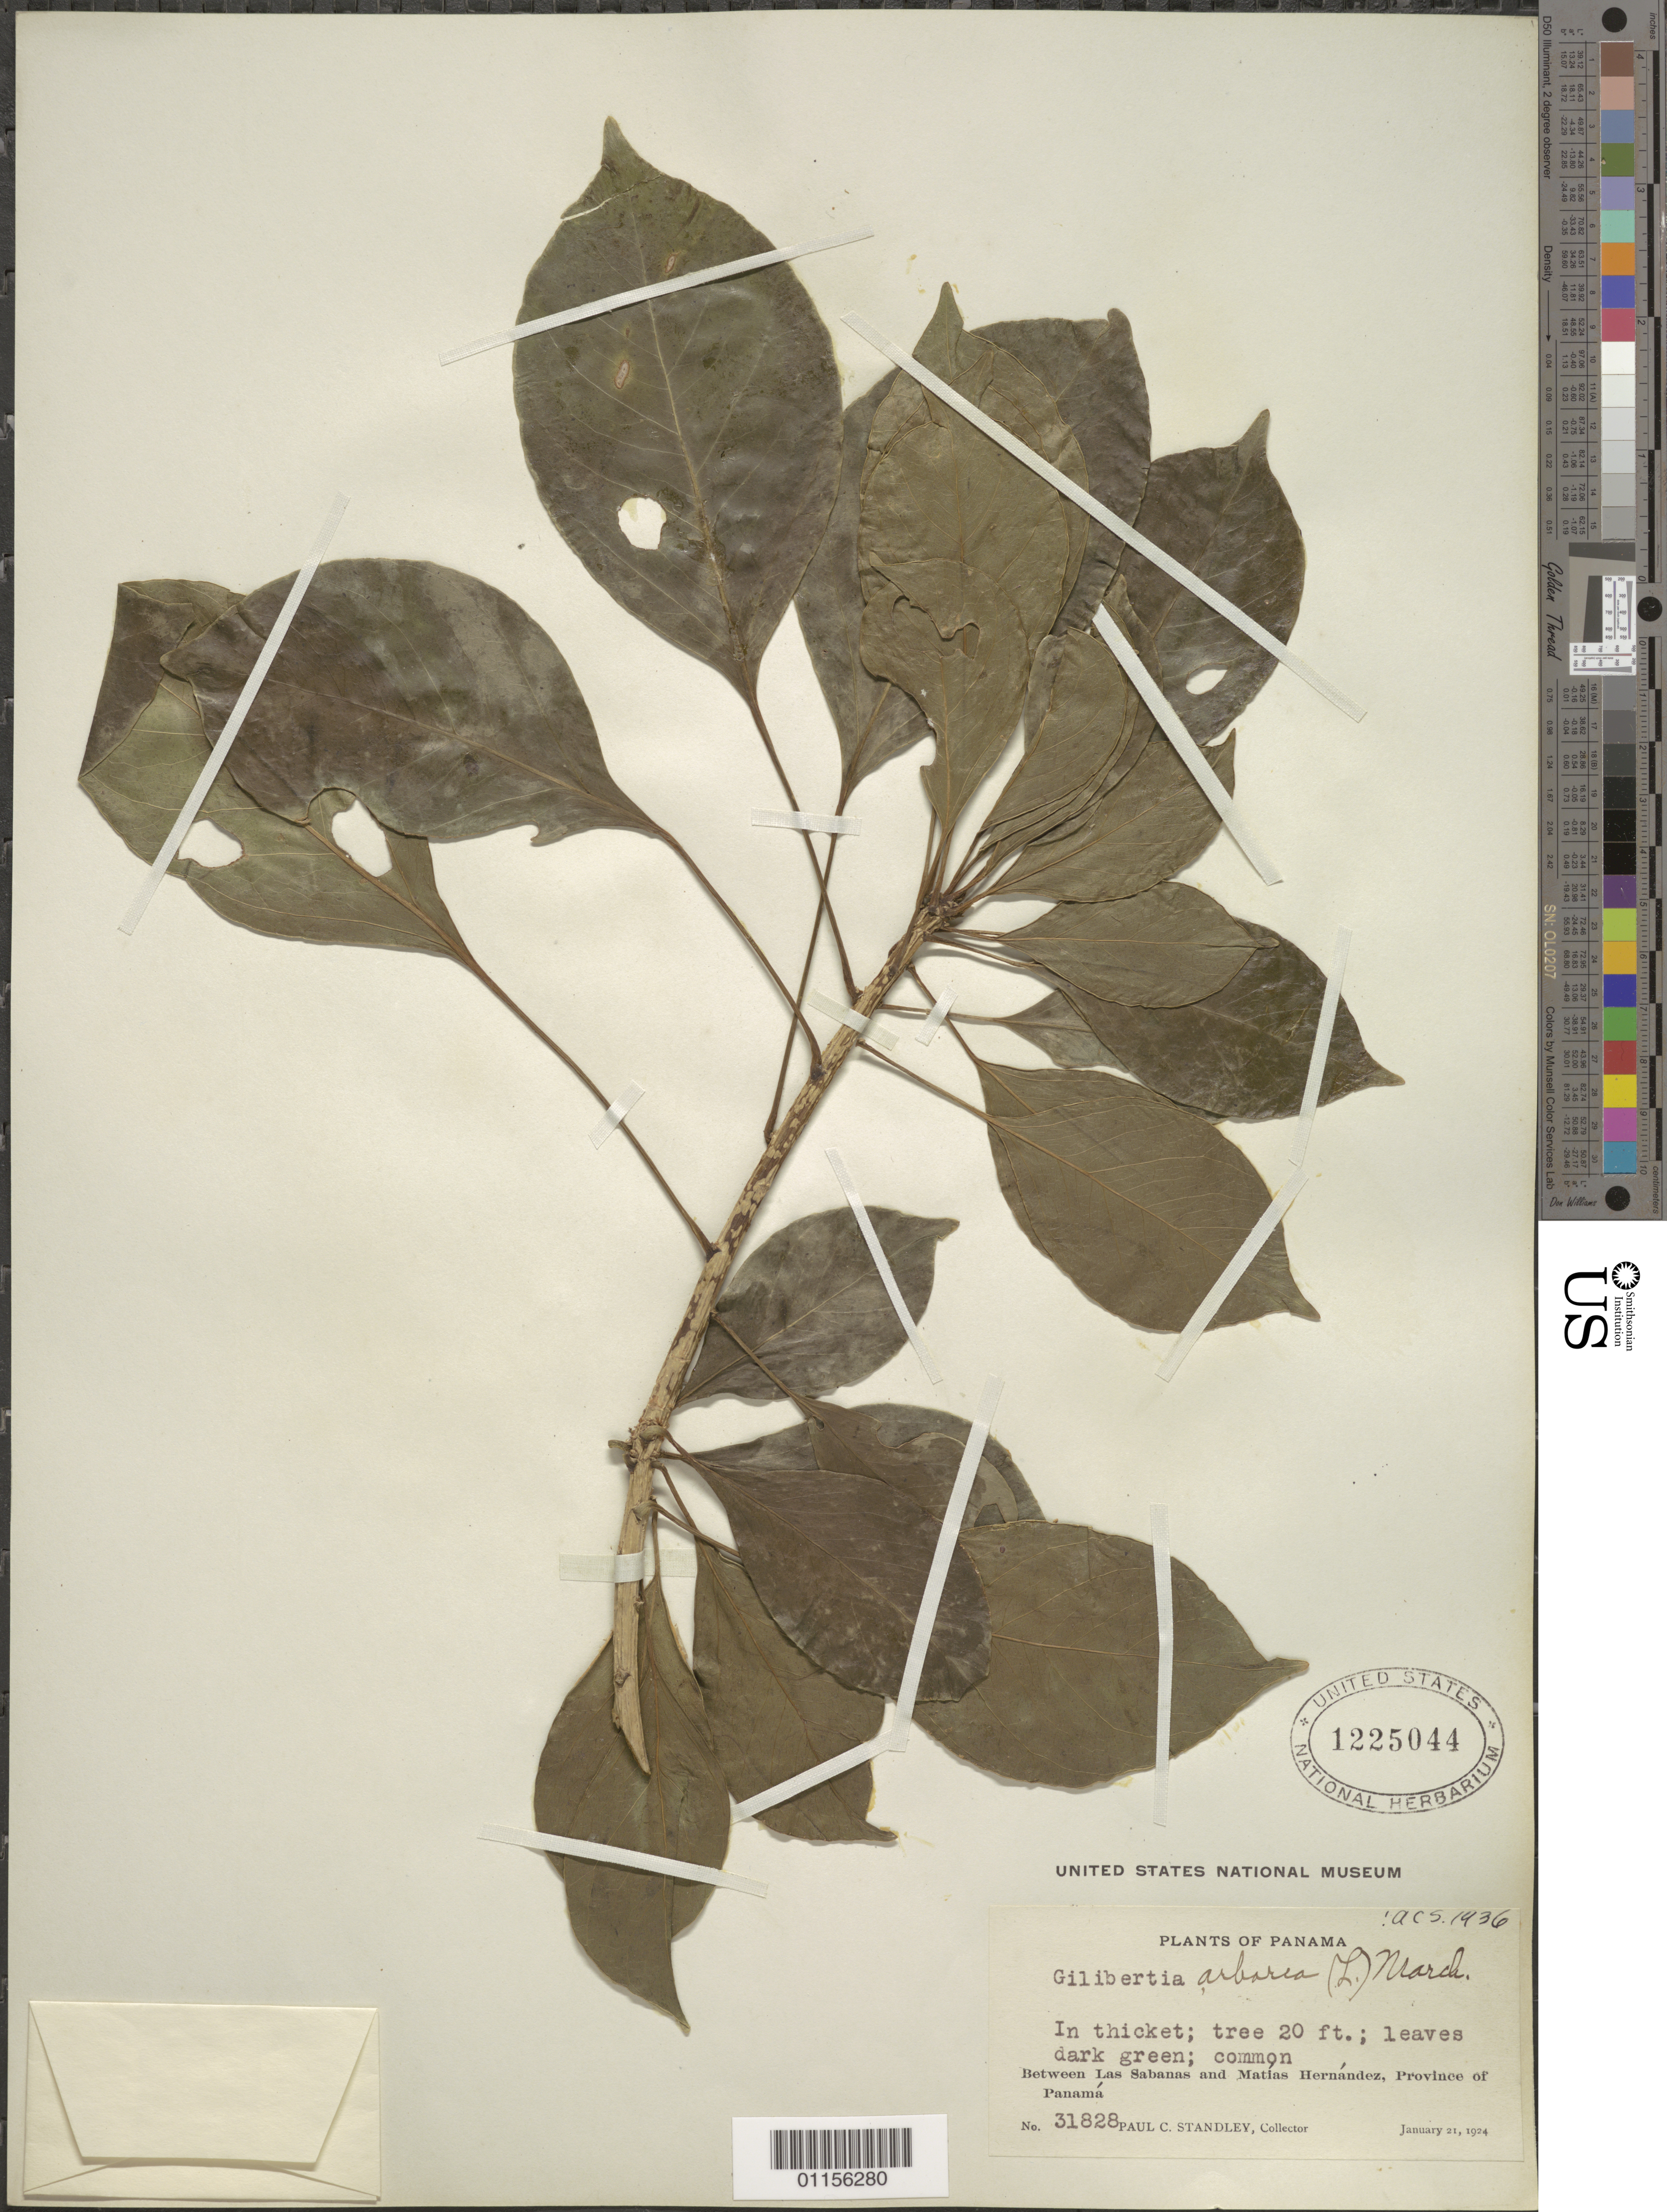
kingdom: Plantae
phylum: Tracheophyta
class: Magnoliopsida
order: Apiales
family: Araliaceae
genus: Dendropanax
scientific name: Dendropanax arboreus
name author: (L.) Decne. & Planch.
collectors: P. C. Standley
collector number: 31828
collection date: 1924-01-21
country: Panama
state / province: Panamá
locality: Between Las Sabanas and Matias Hernandez.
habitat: In thicket, tree, common.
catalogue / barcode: US 1225044